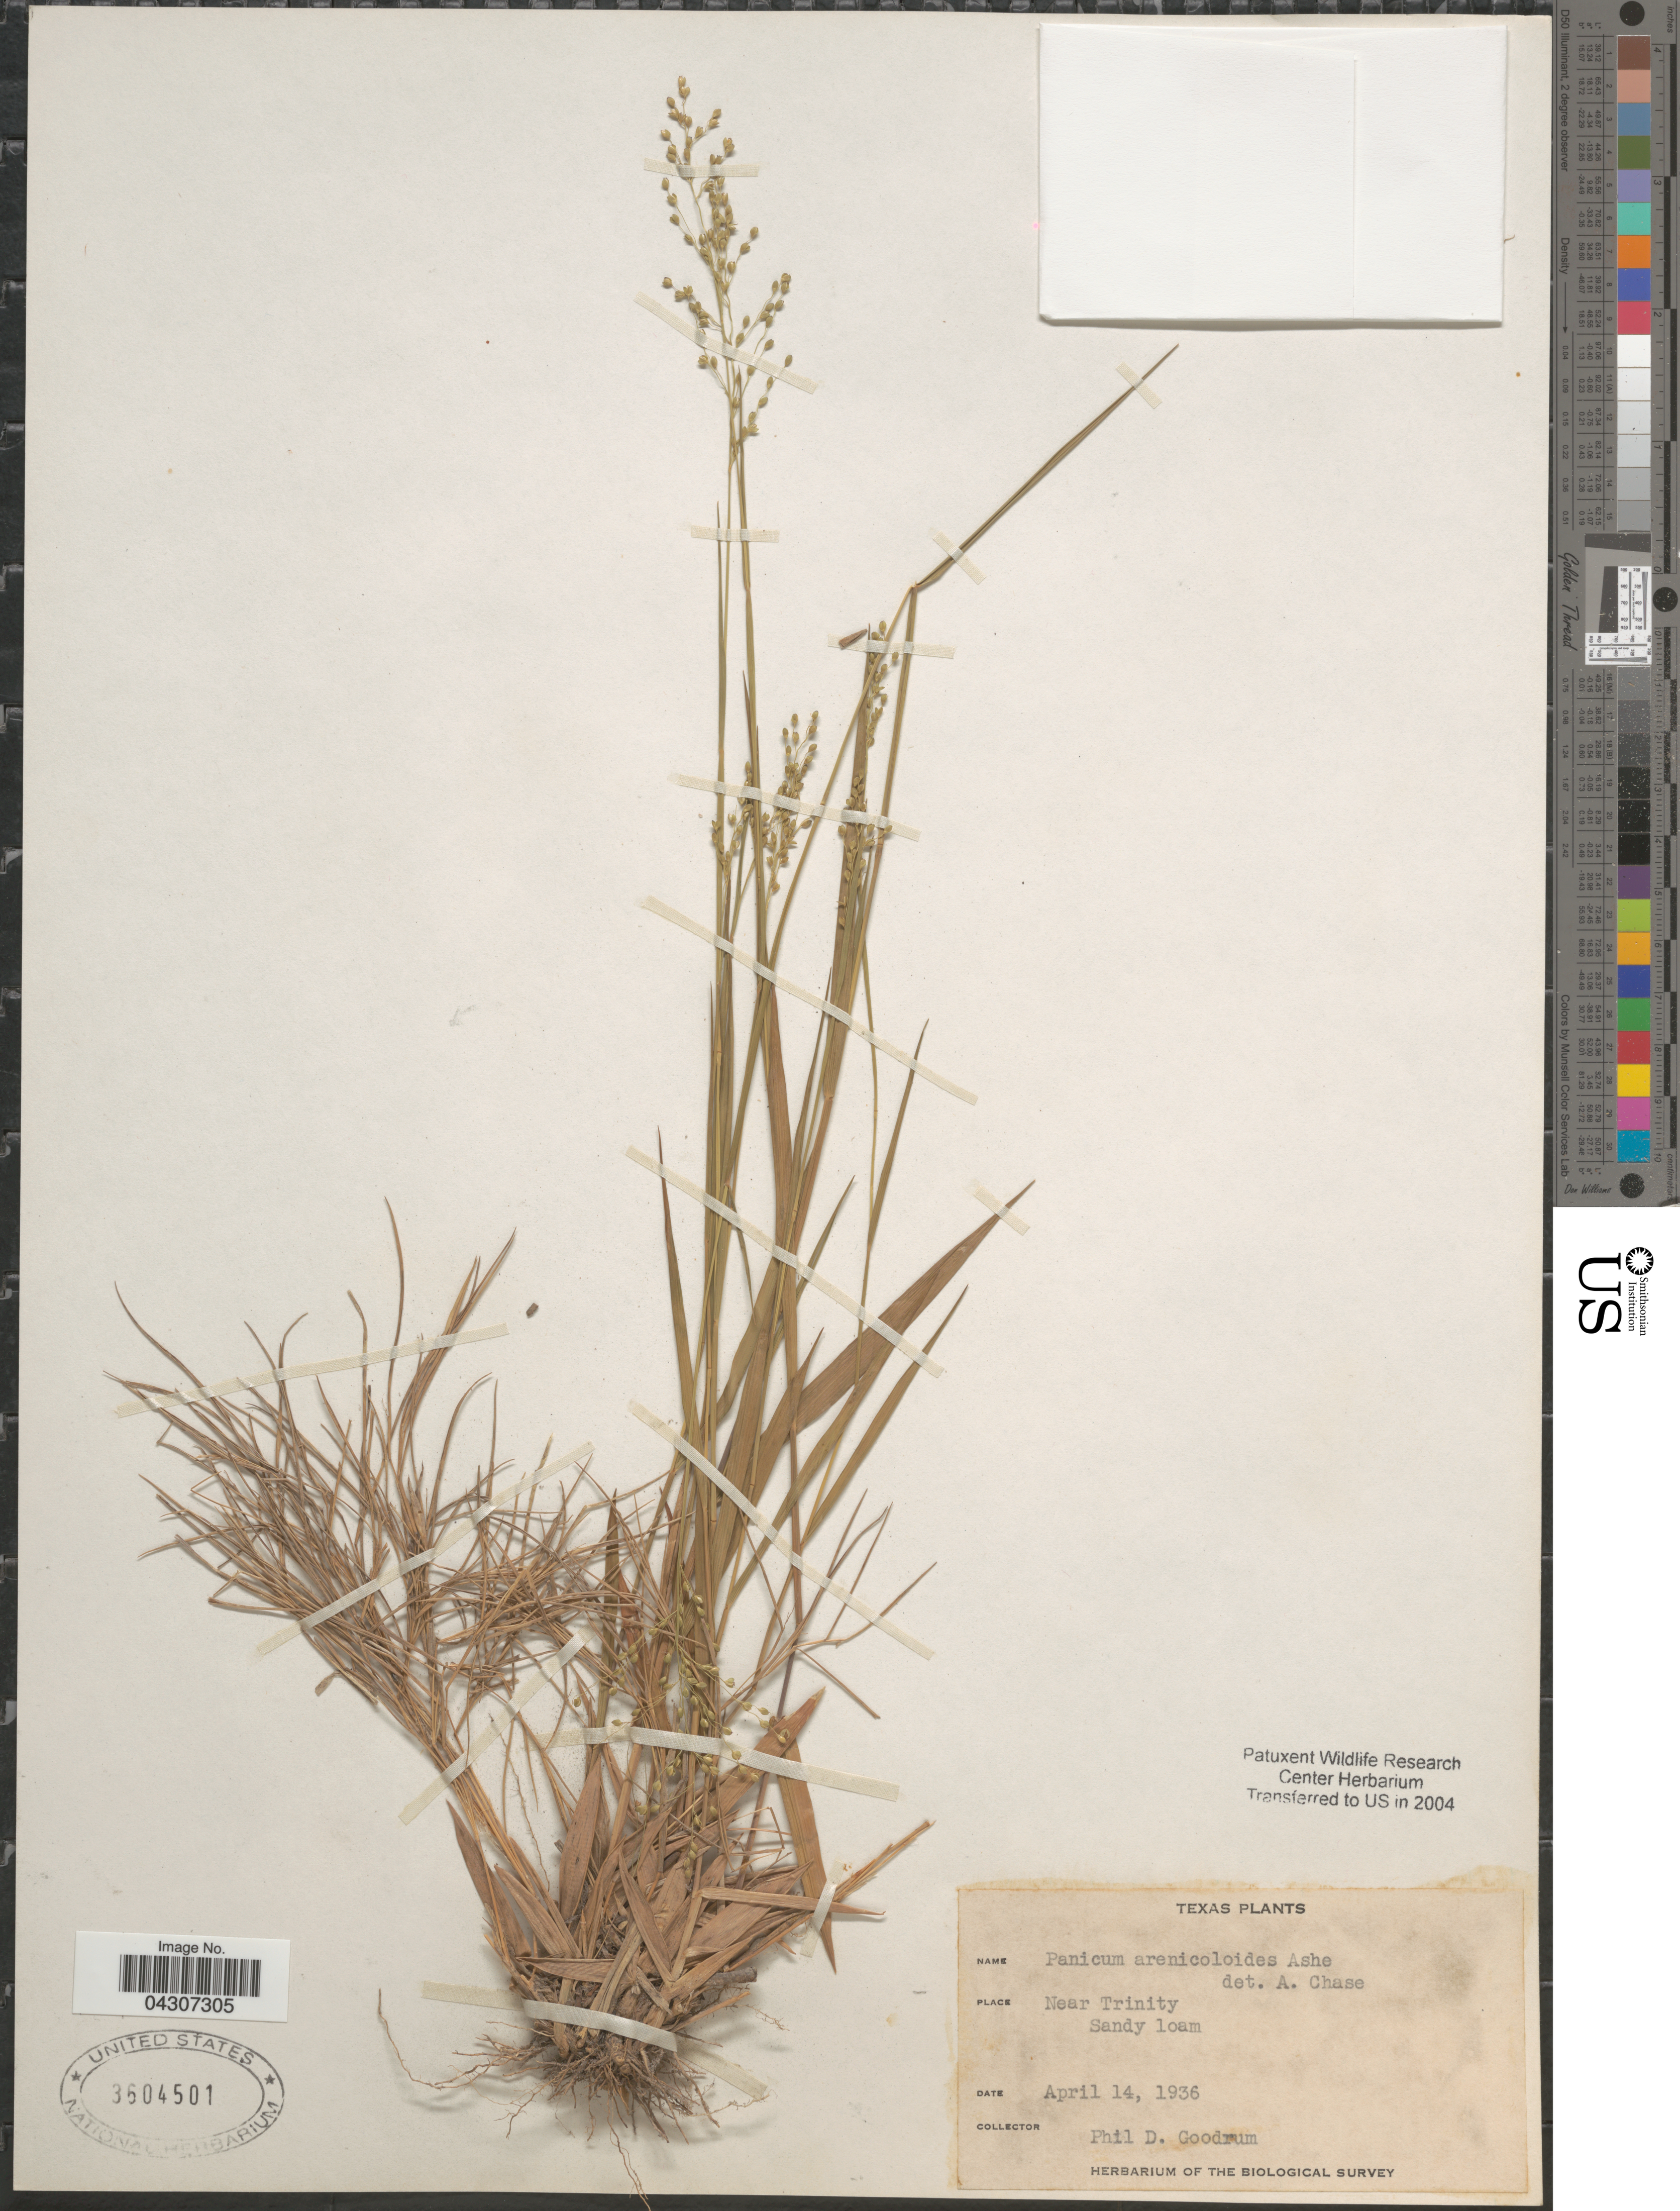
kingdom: Plantae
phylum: Tracheophyta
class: Liliopsida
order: Poales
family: Poaceae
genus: Dichanthelium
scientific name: Dichanthelium aciculare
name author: (Desv. ex Poir.) Gould & C.A. Clark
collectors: P. Goodrum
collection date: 1936-04-14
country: United States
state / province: Texas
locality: Near Trinity. The Biological Survey.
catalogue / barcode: US 3604501